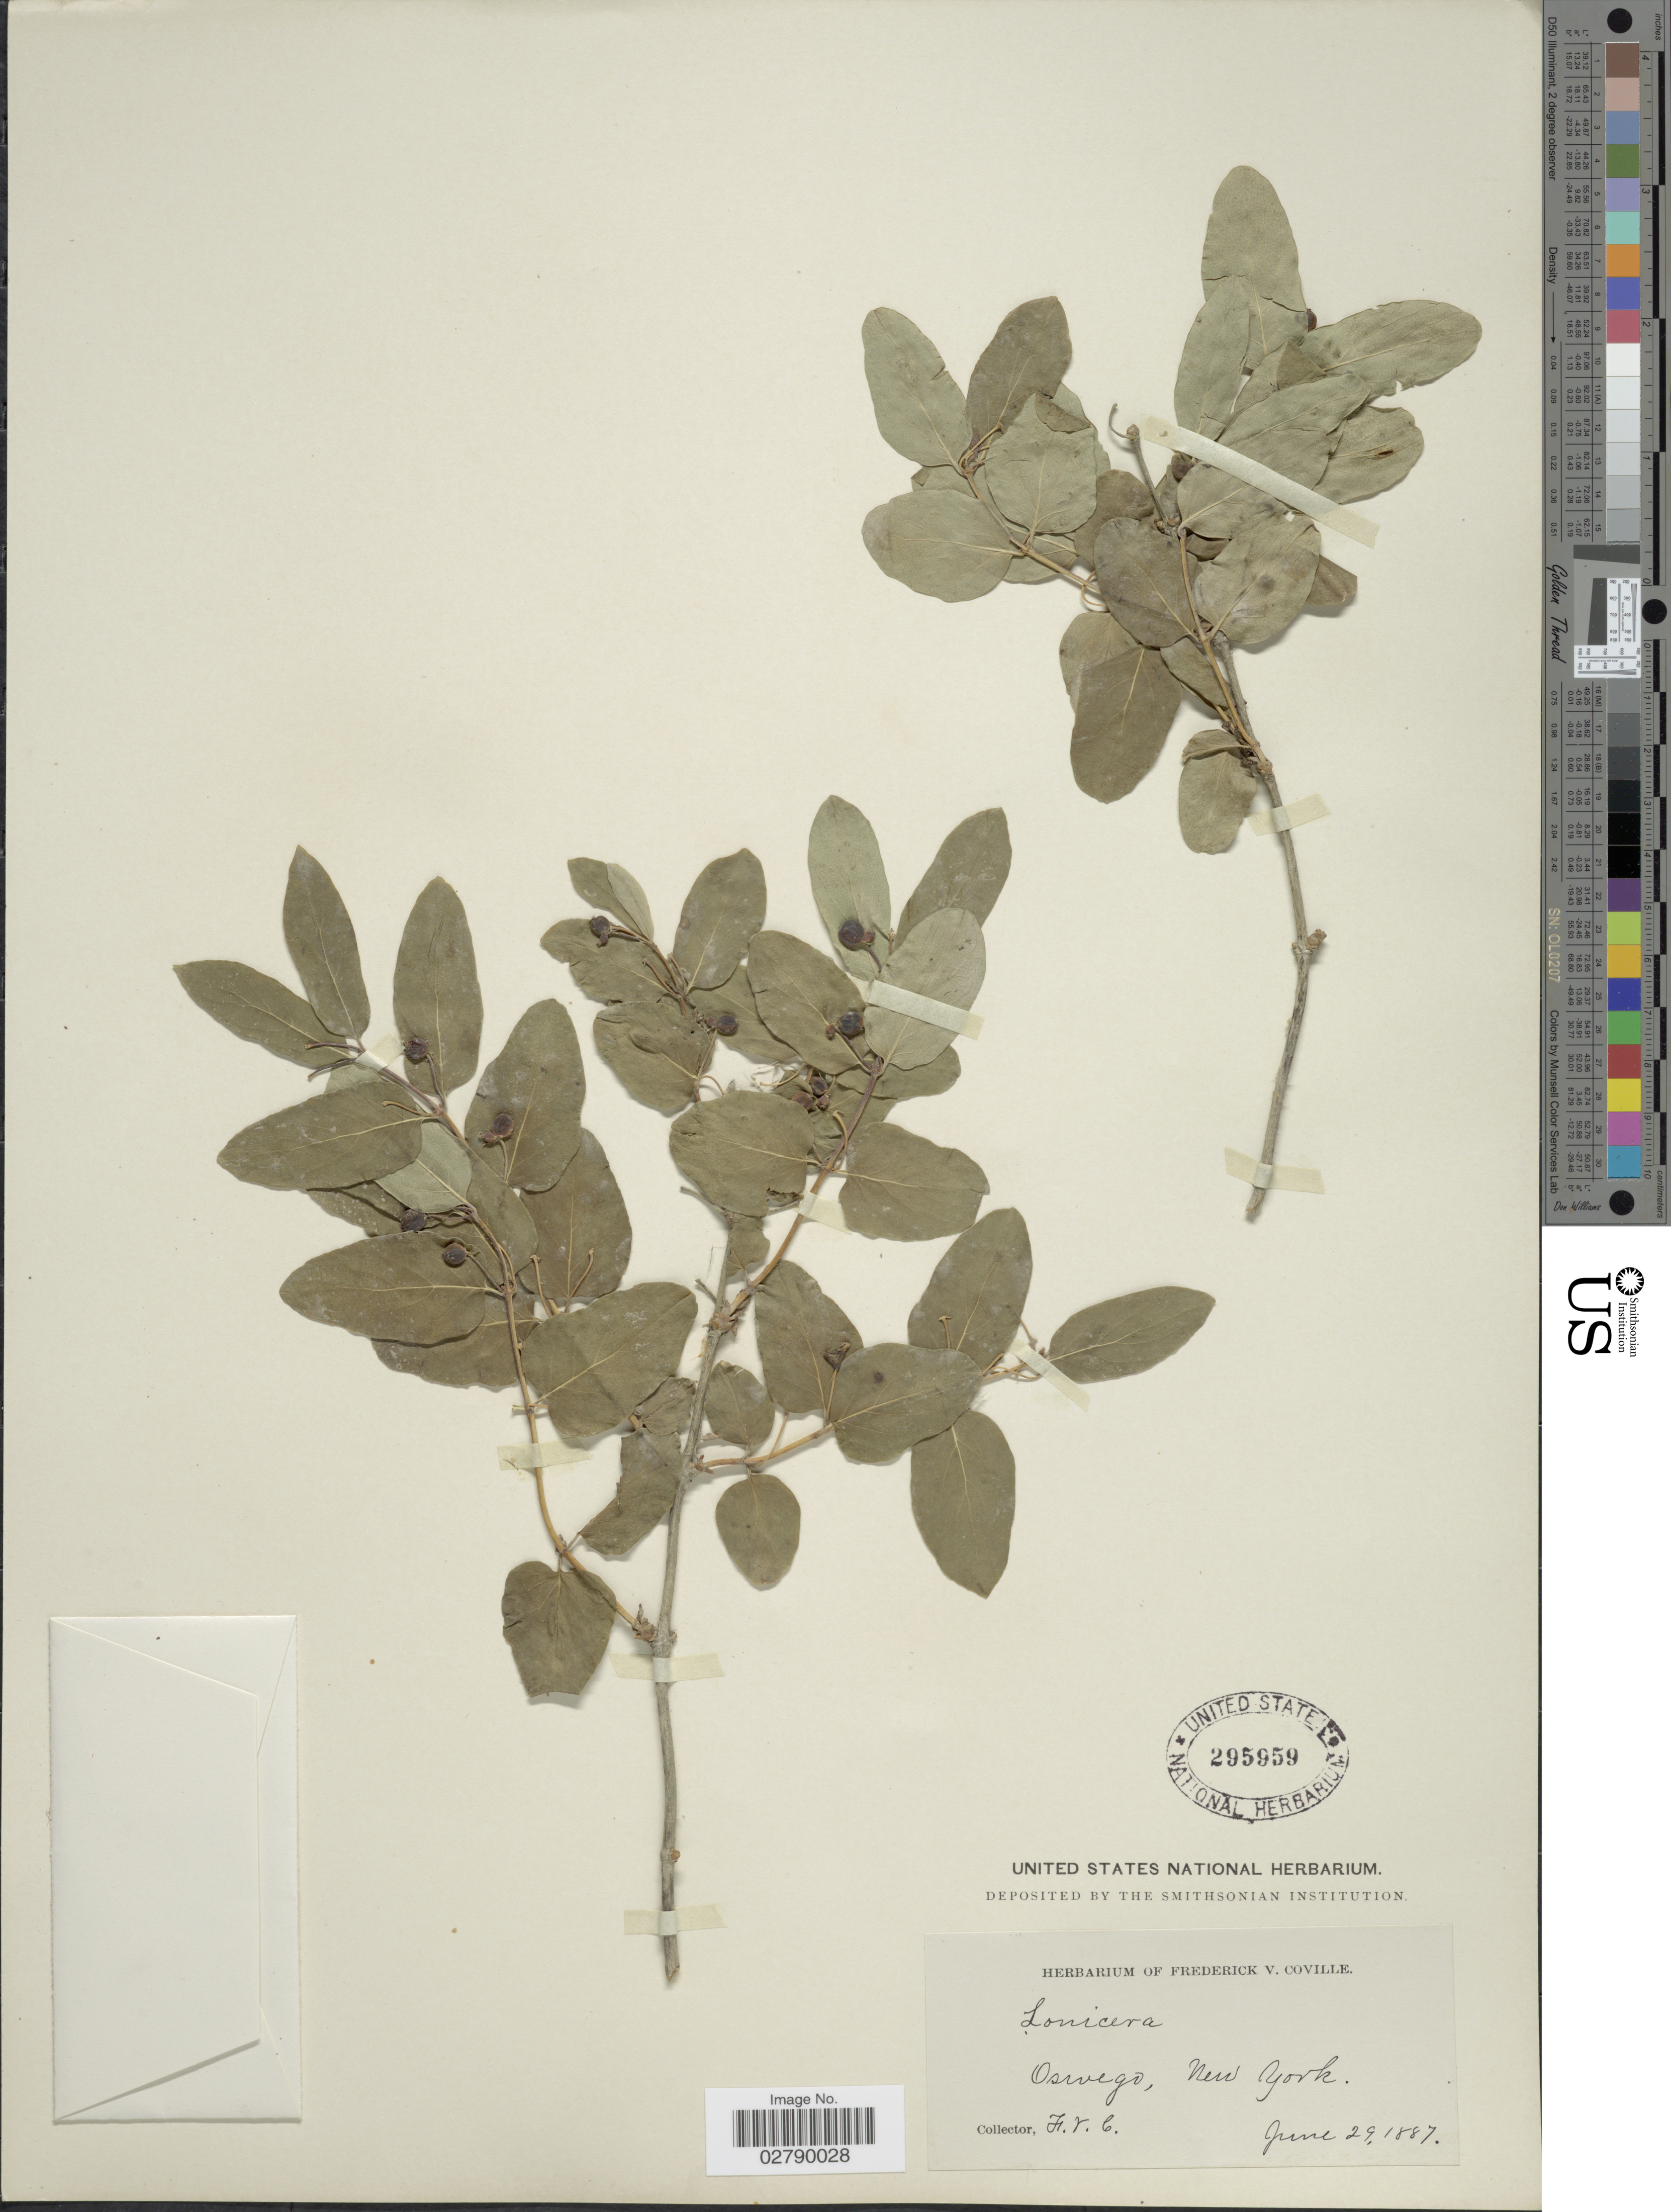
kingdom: Plantae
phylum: Tracheophyta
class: Magnoliopsida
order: Dipsacales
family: Caprifoliaceae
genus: Lonicera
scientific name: Lonicera tatarica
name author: L.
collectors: F. V. Coville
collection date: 1887-06-29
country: United States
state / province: New York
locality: Oswego.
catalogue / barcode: US 295959